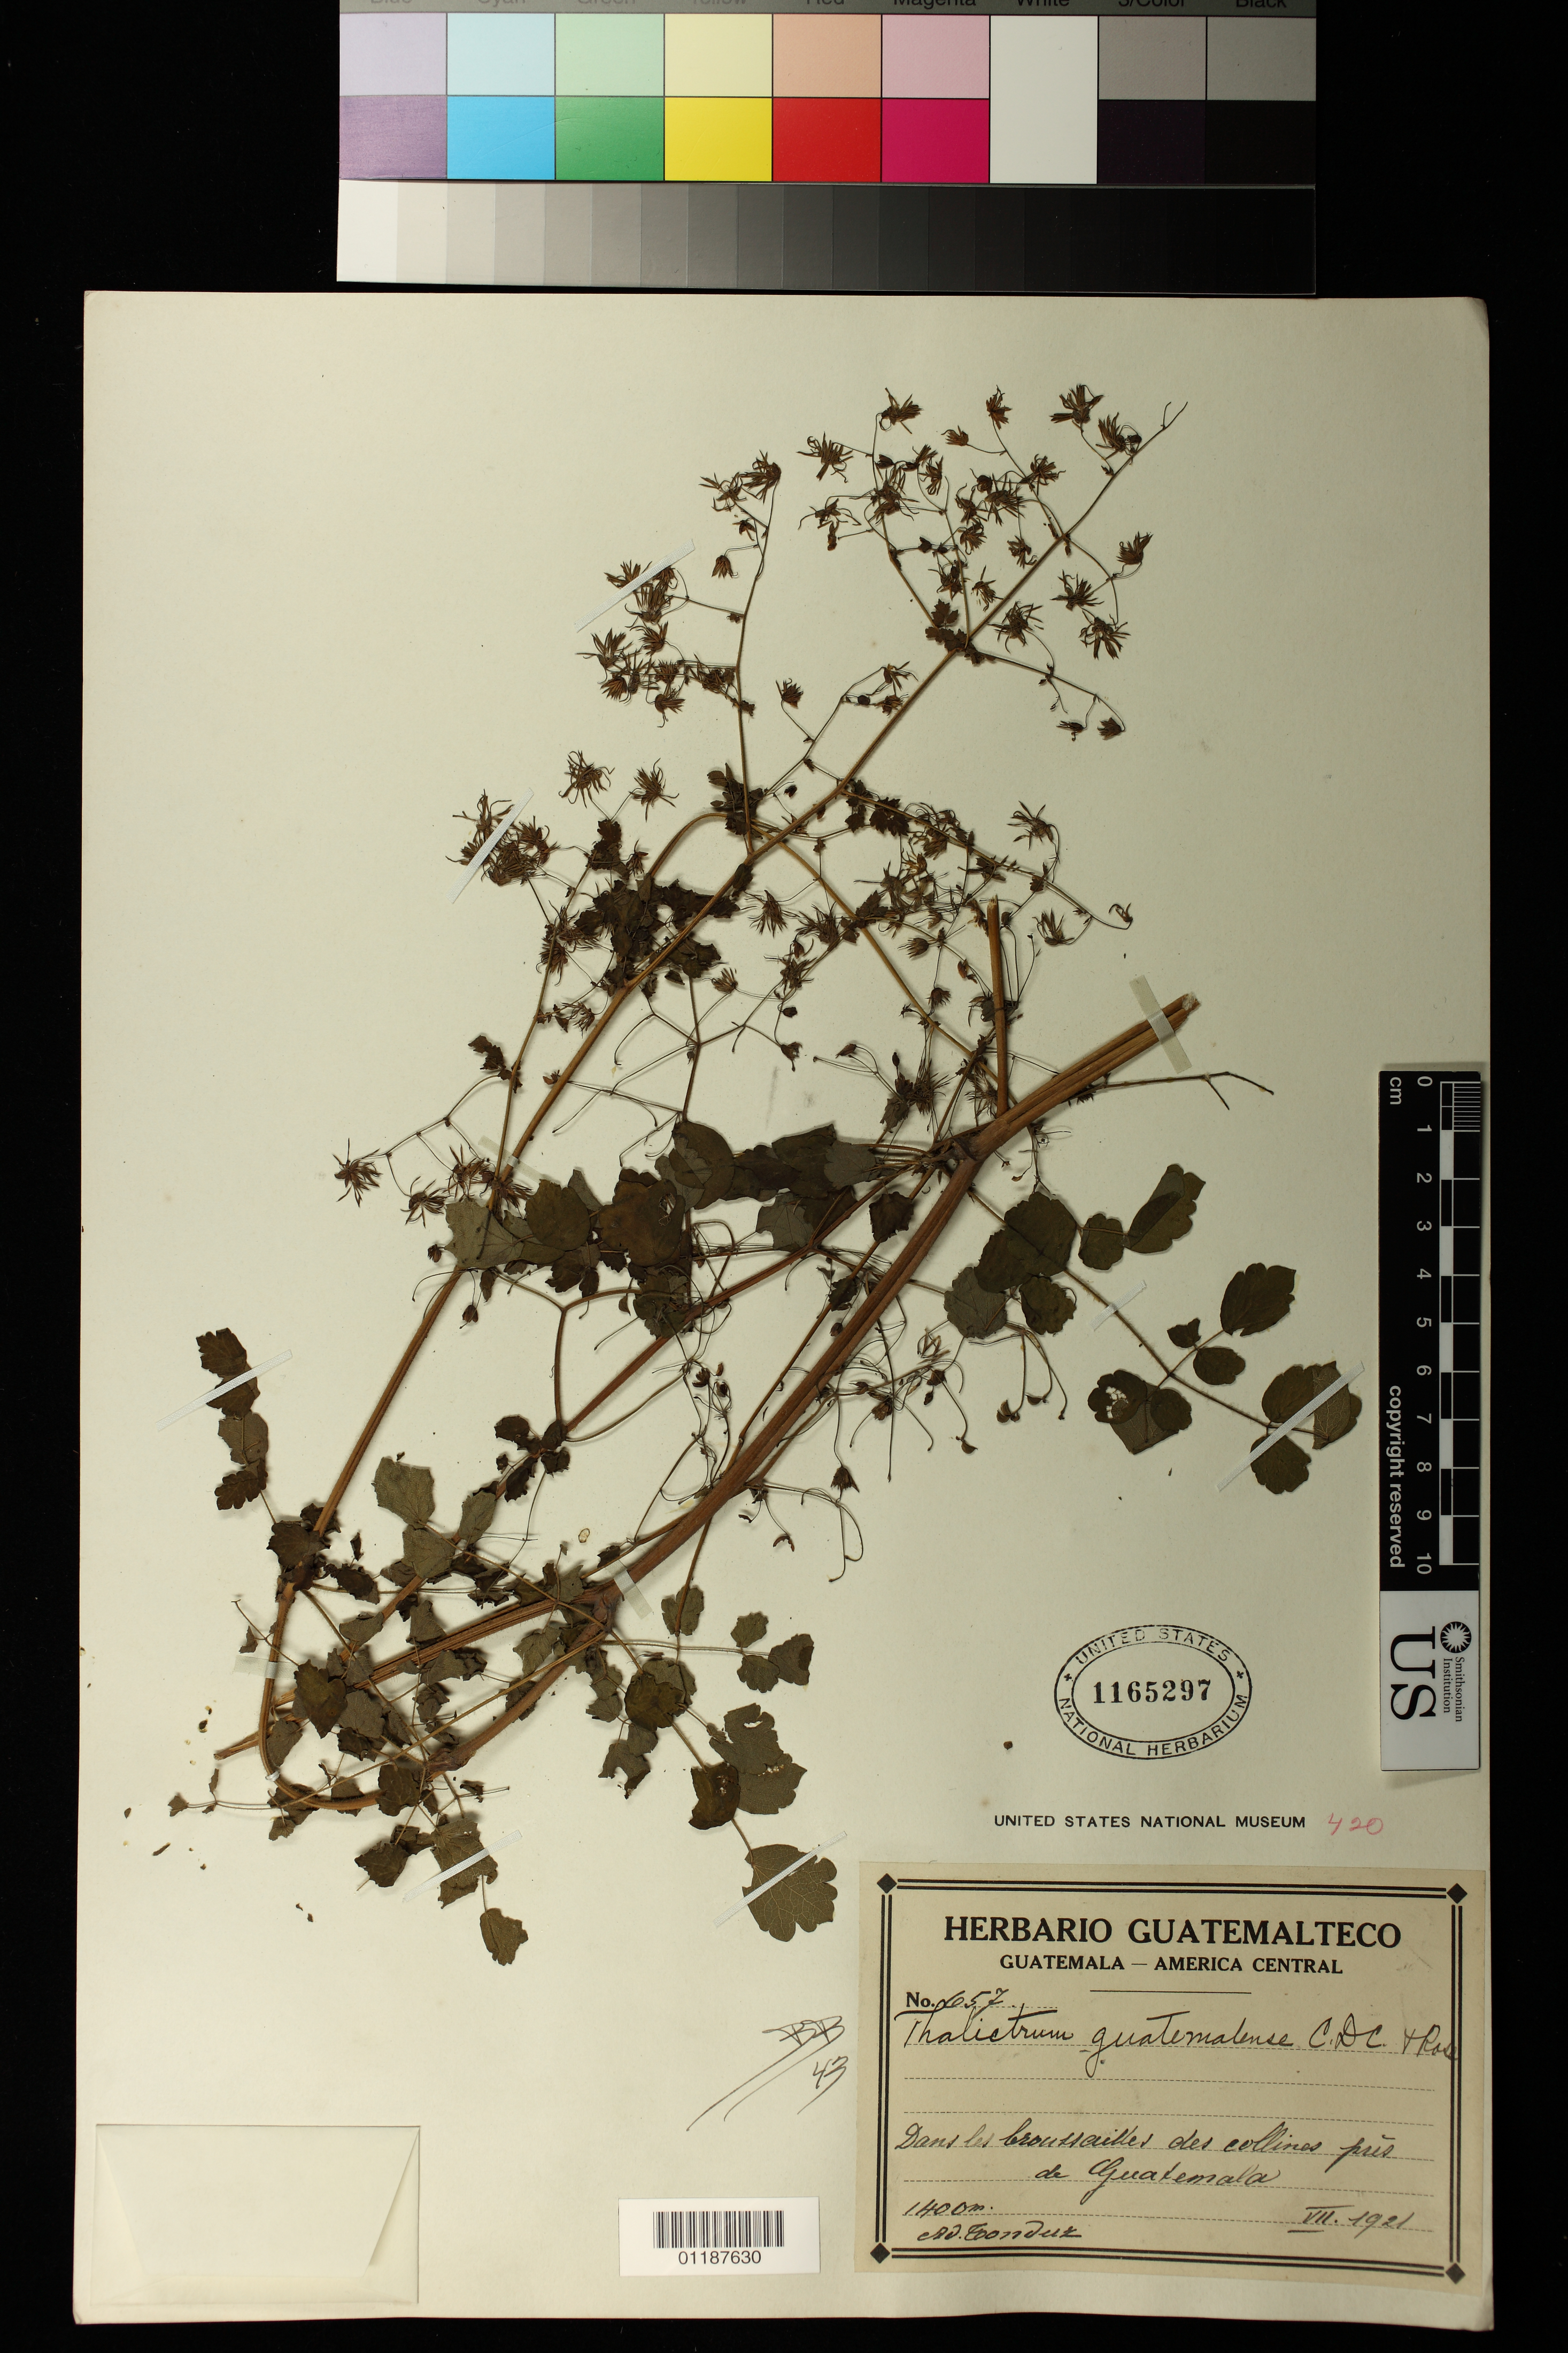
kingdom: Plantae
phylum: Tracheophyta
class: Magnoliopsida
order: Ranunculales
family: Ranunculaceae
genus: Thalictrum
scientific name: Thalictrum guatemalense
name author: C. DC. & Rose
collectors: A. Tonduz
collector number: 657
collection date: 1921-07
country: Guatemala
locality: Dans les broutlailler des collines pris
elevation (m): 1400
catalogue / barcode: US 1165297